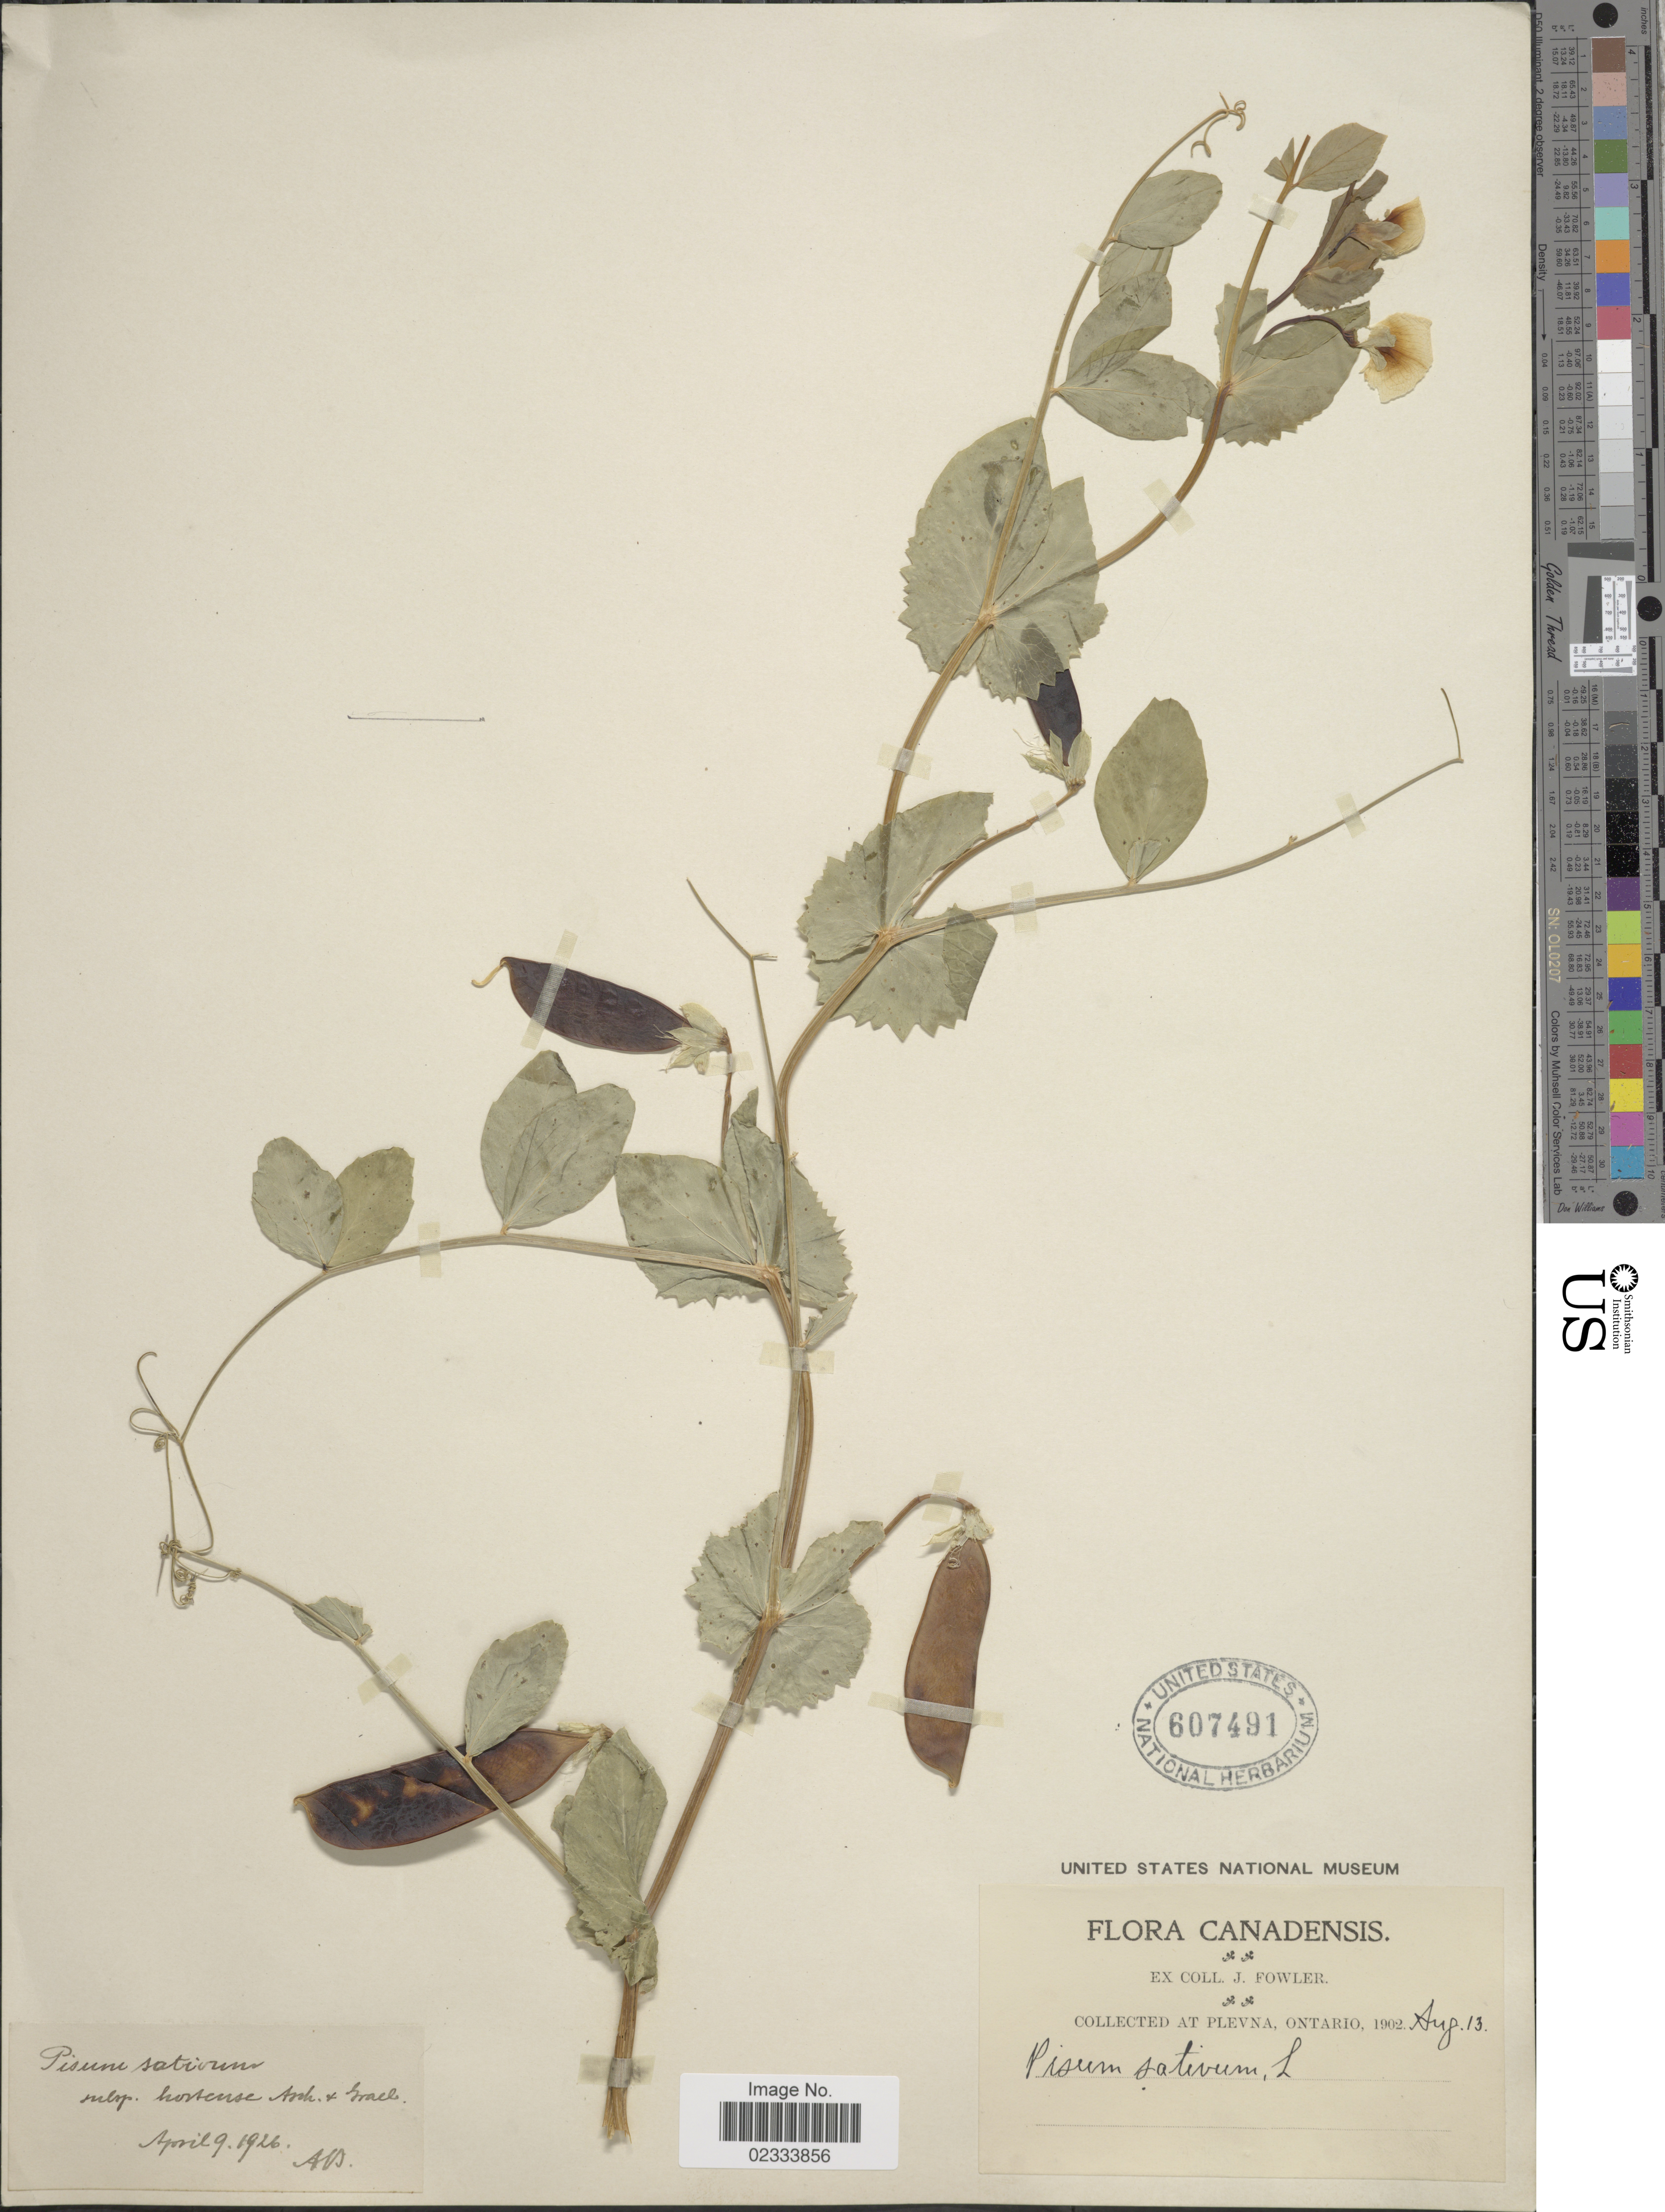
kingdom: Plantae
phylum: Tracheophyta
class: Magnoliopsida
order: Fabales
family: Fabaceae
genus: Pisum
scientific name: Pisum sativum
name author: L.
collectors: J. P. Fowler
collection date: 1902-08-13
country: Canada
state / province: Ontario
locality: Plevna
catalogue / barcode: US 607491